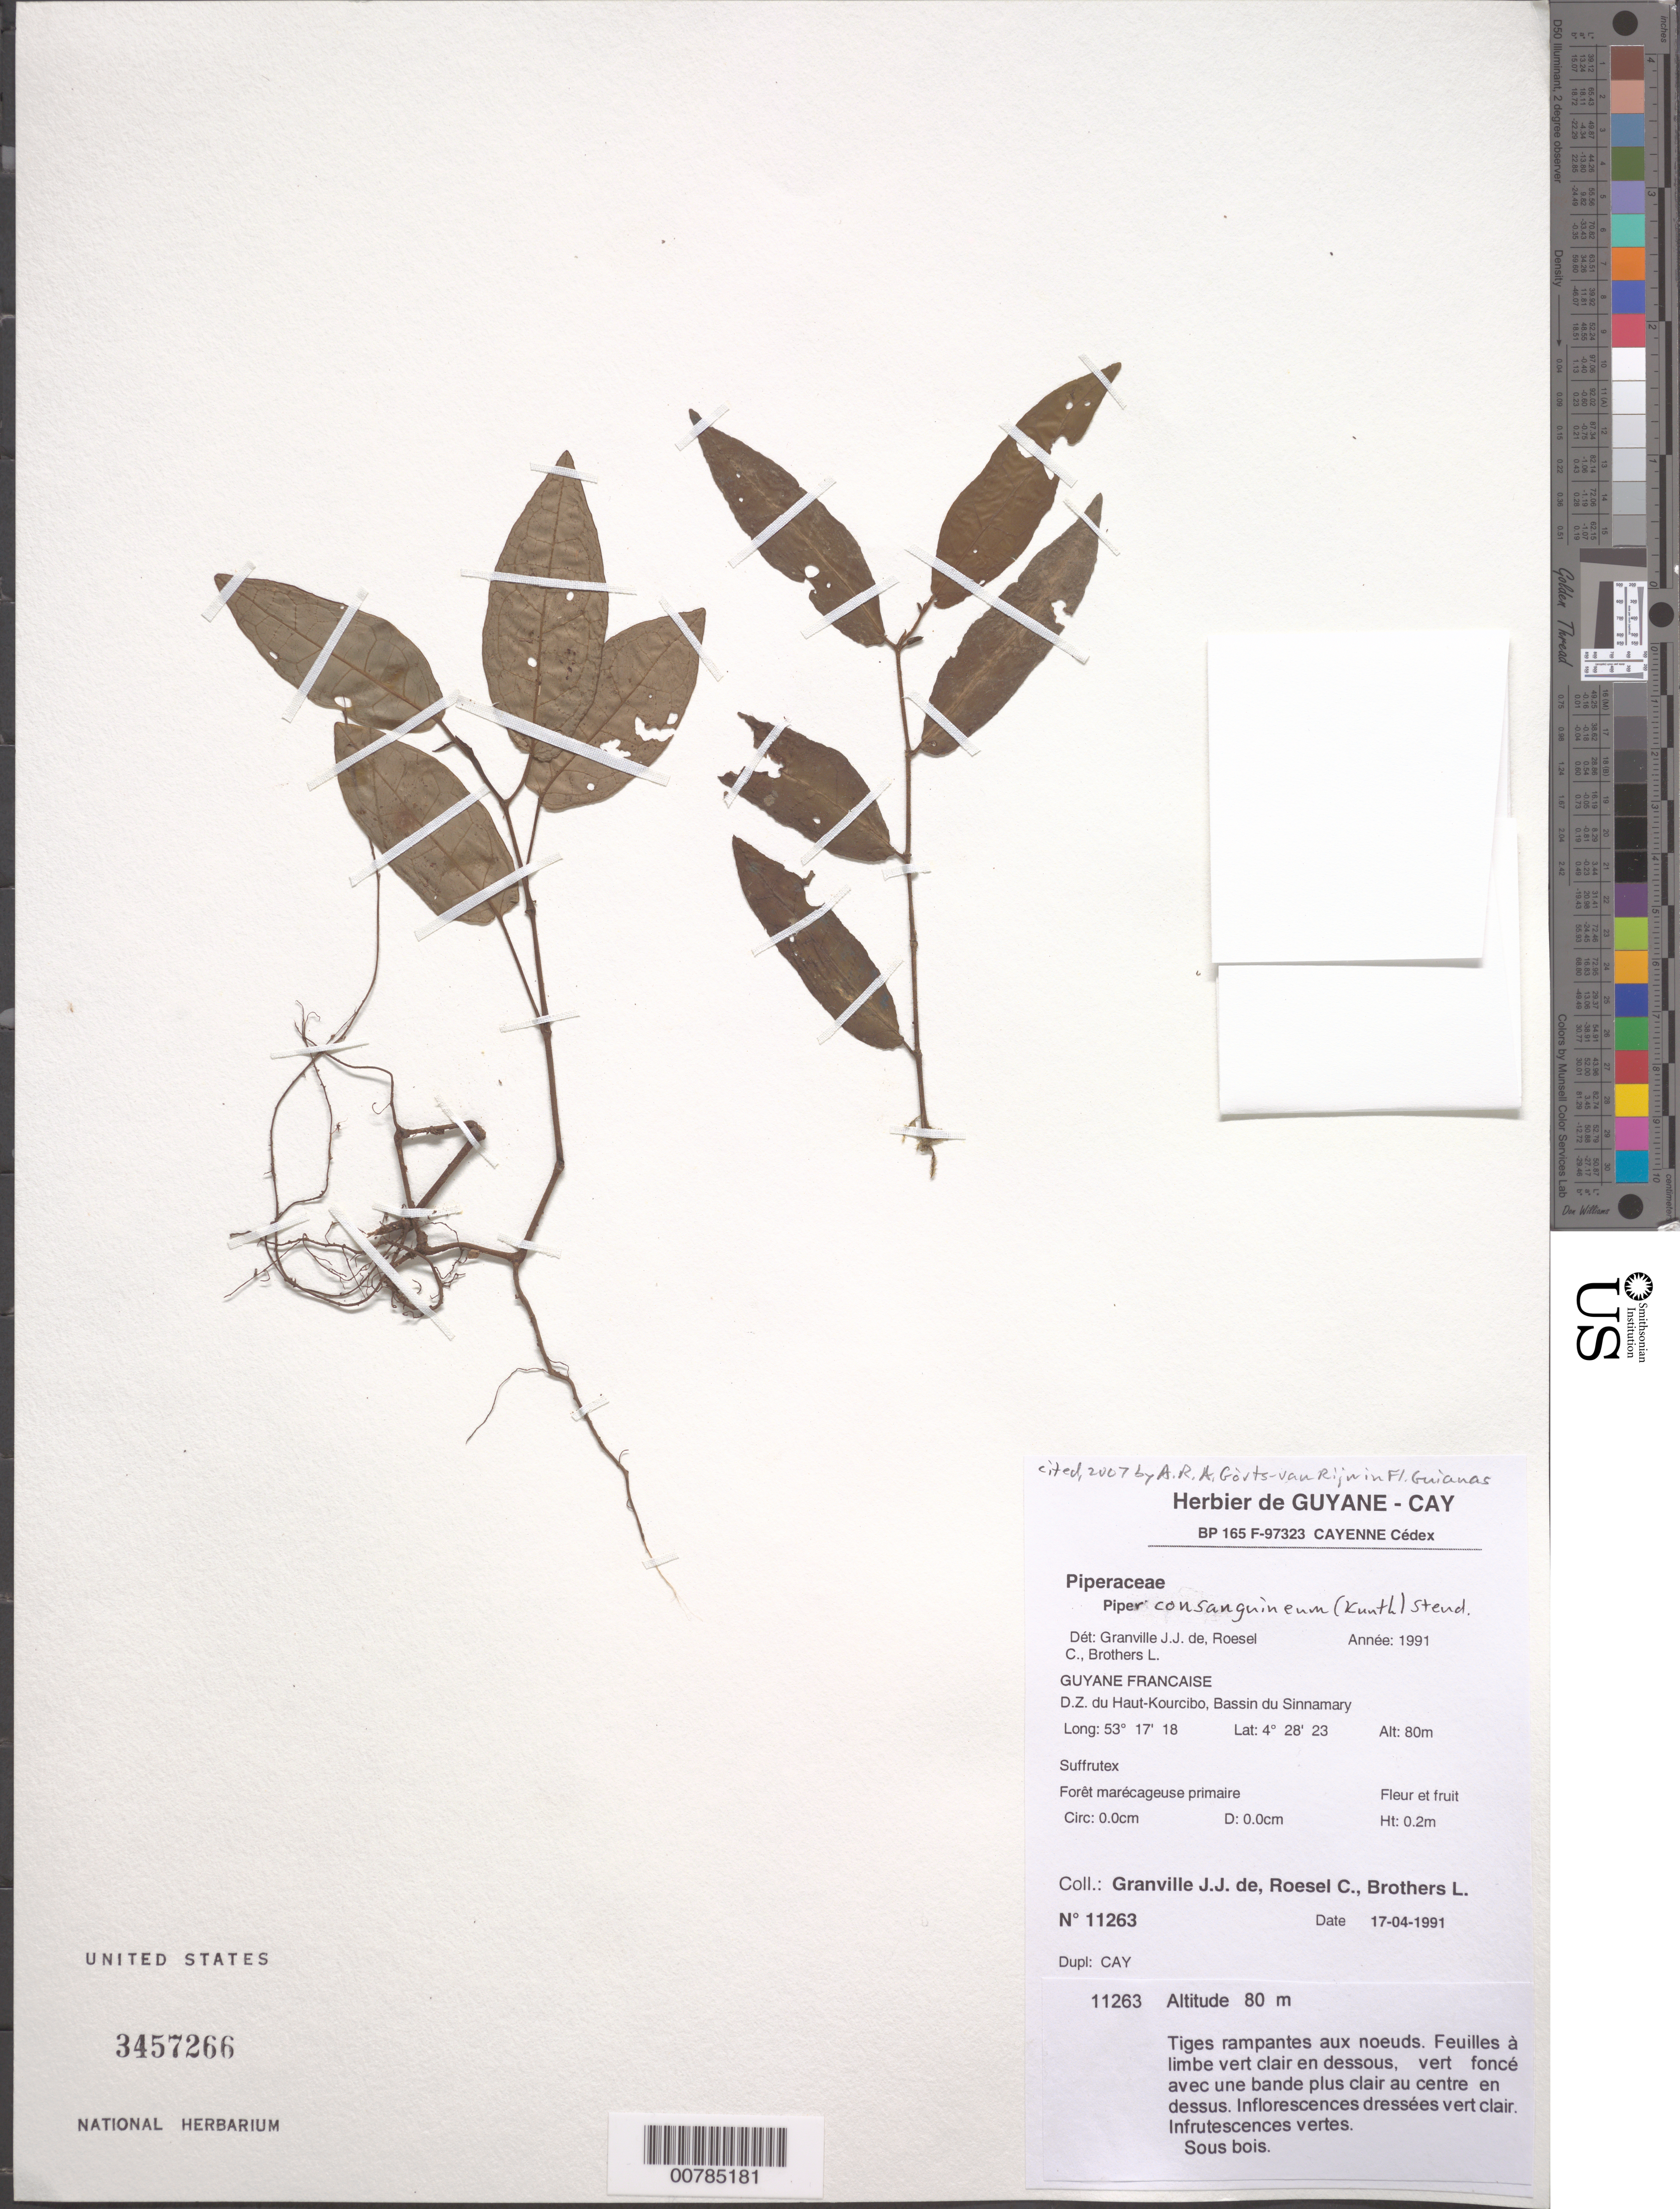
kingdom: Plantae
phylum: Tracheophyta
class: Magnoliopsida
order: Piperales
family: Piperaceae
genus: Piper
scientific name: Piper sp.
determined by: Granville, J. J.; Roesel, C. S.; Brothers, Leslie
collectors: J.-J. de Granville, C. S. Roesel & L. Brothers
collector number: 11263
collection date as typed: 17-Apr-91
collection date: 1991-04-17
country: French Guiana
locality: D.Z. du Haut-Kourcibo, Bassin du Sinnamary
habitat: Forêt marécageuse primaire. Sous bois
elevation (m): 80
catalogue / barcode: US 3457266